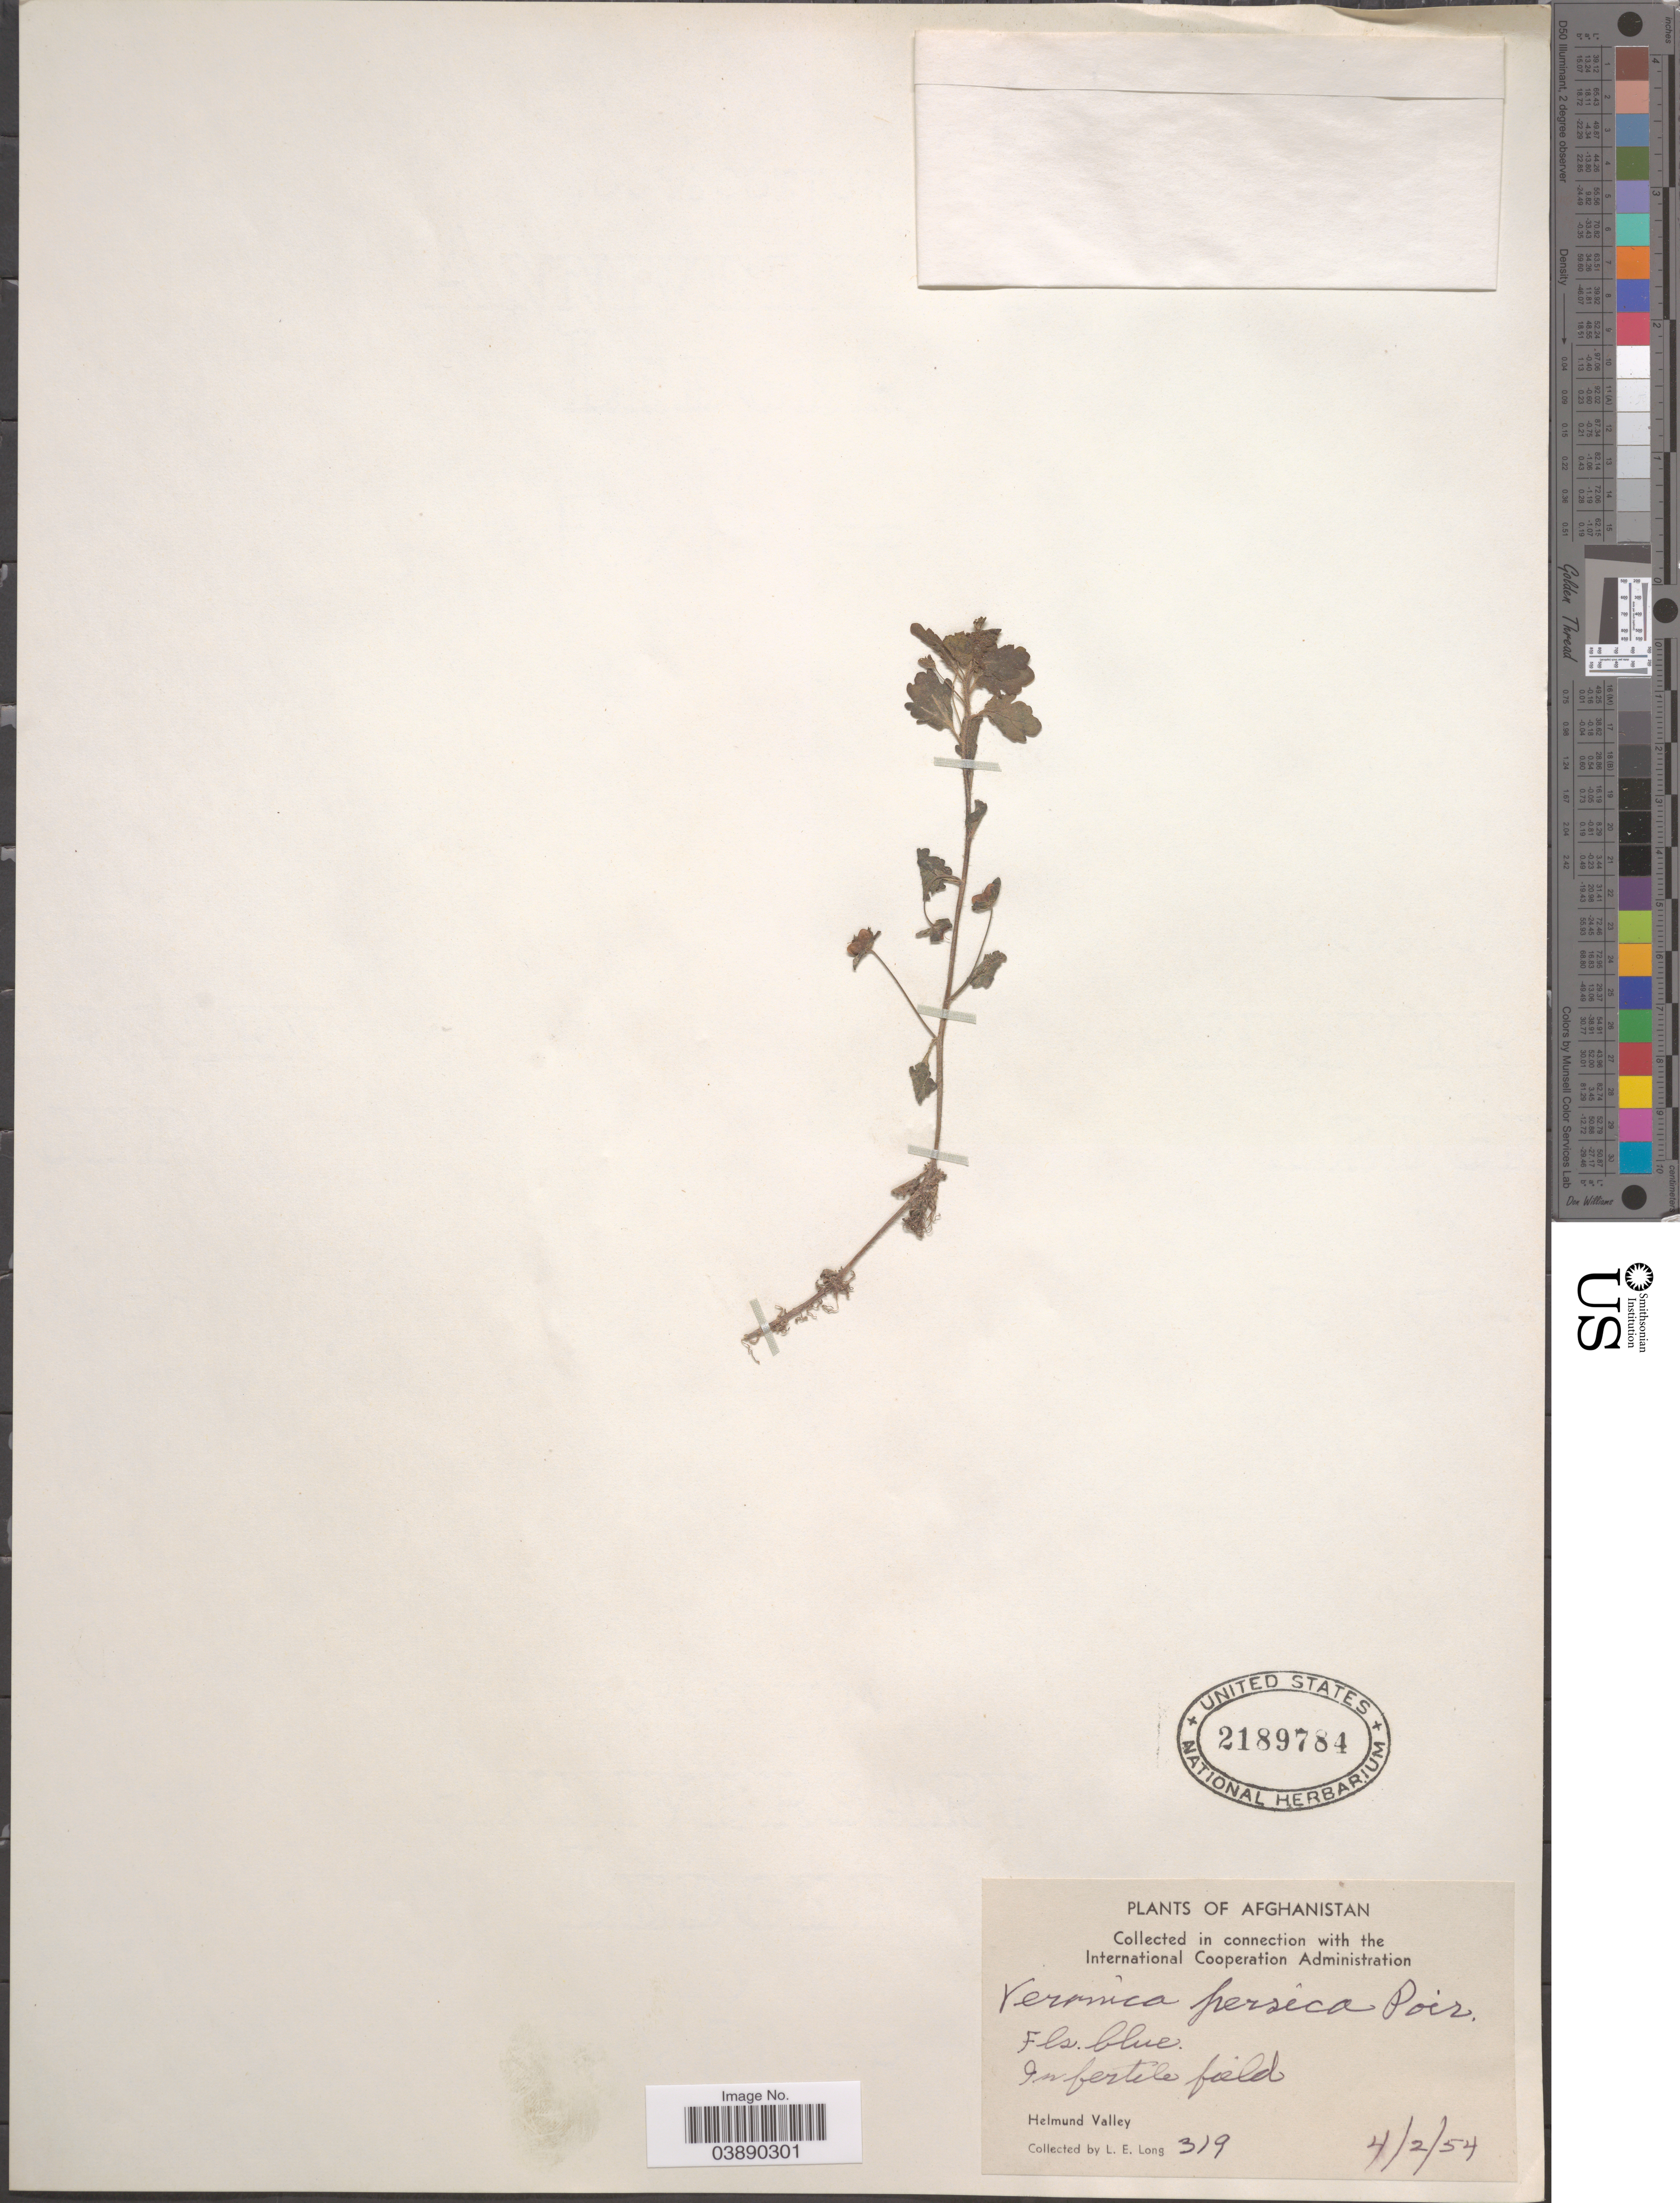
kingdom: Plantae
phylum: Tracheophyta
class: Magnoliopsida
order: Lamiales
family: Plantaginaceae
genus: Veronica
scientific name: Veronica persica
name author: Poir.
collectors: L. E. Long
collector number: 319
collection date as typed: Transcribed d/m/y: 4/2/54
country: Afghanistan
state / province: Helmand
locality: Helmund Valley.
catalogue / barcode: US 2189784